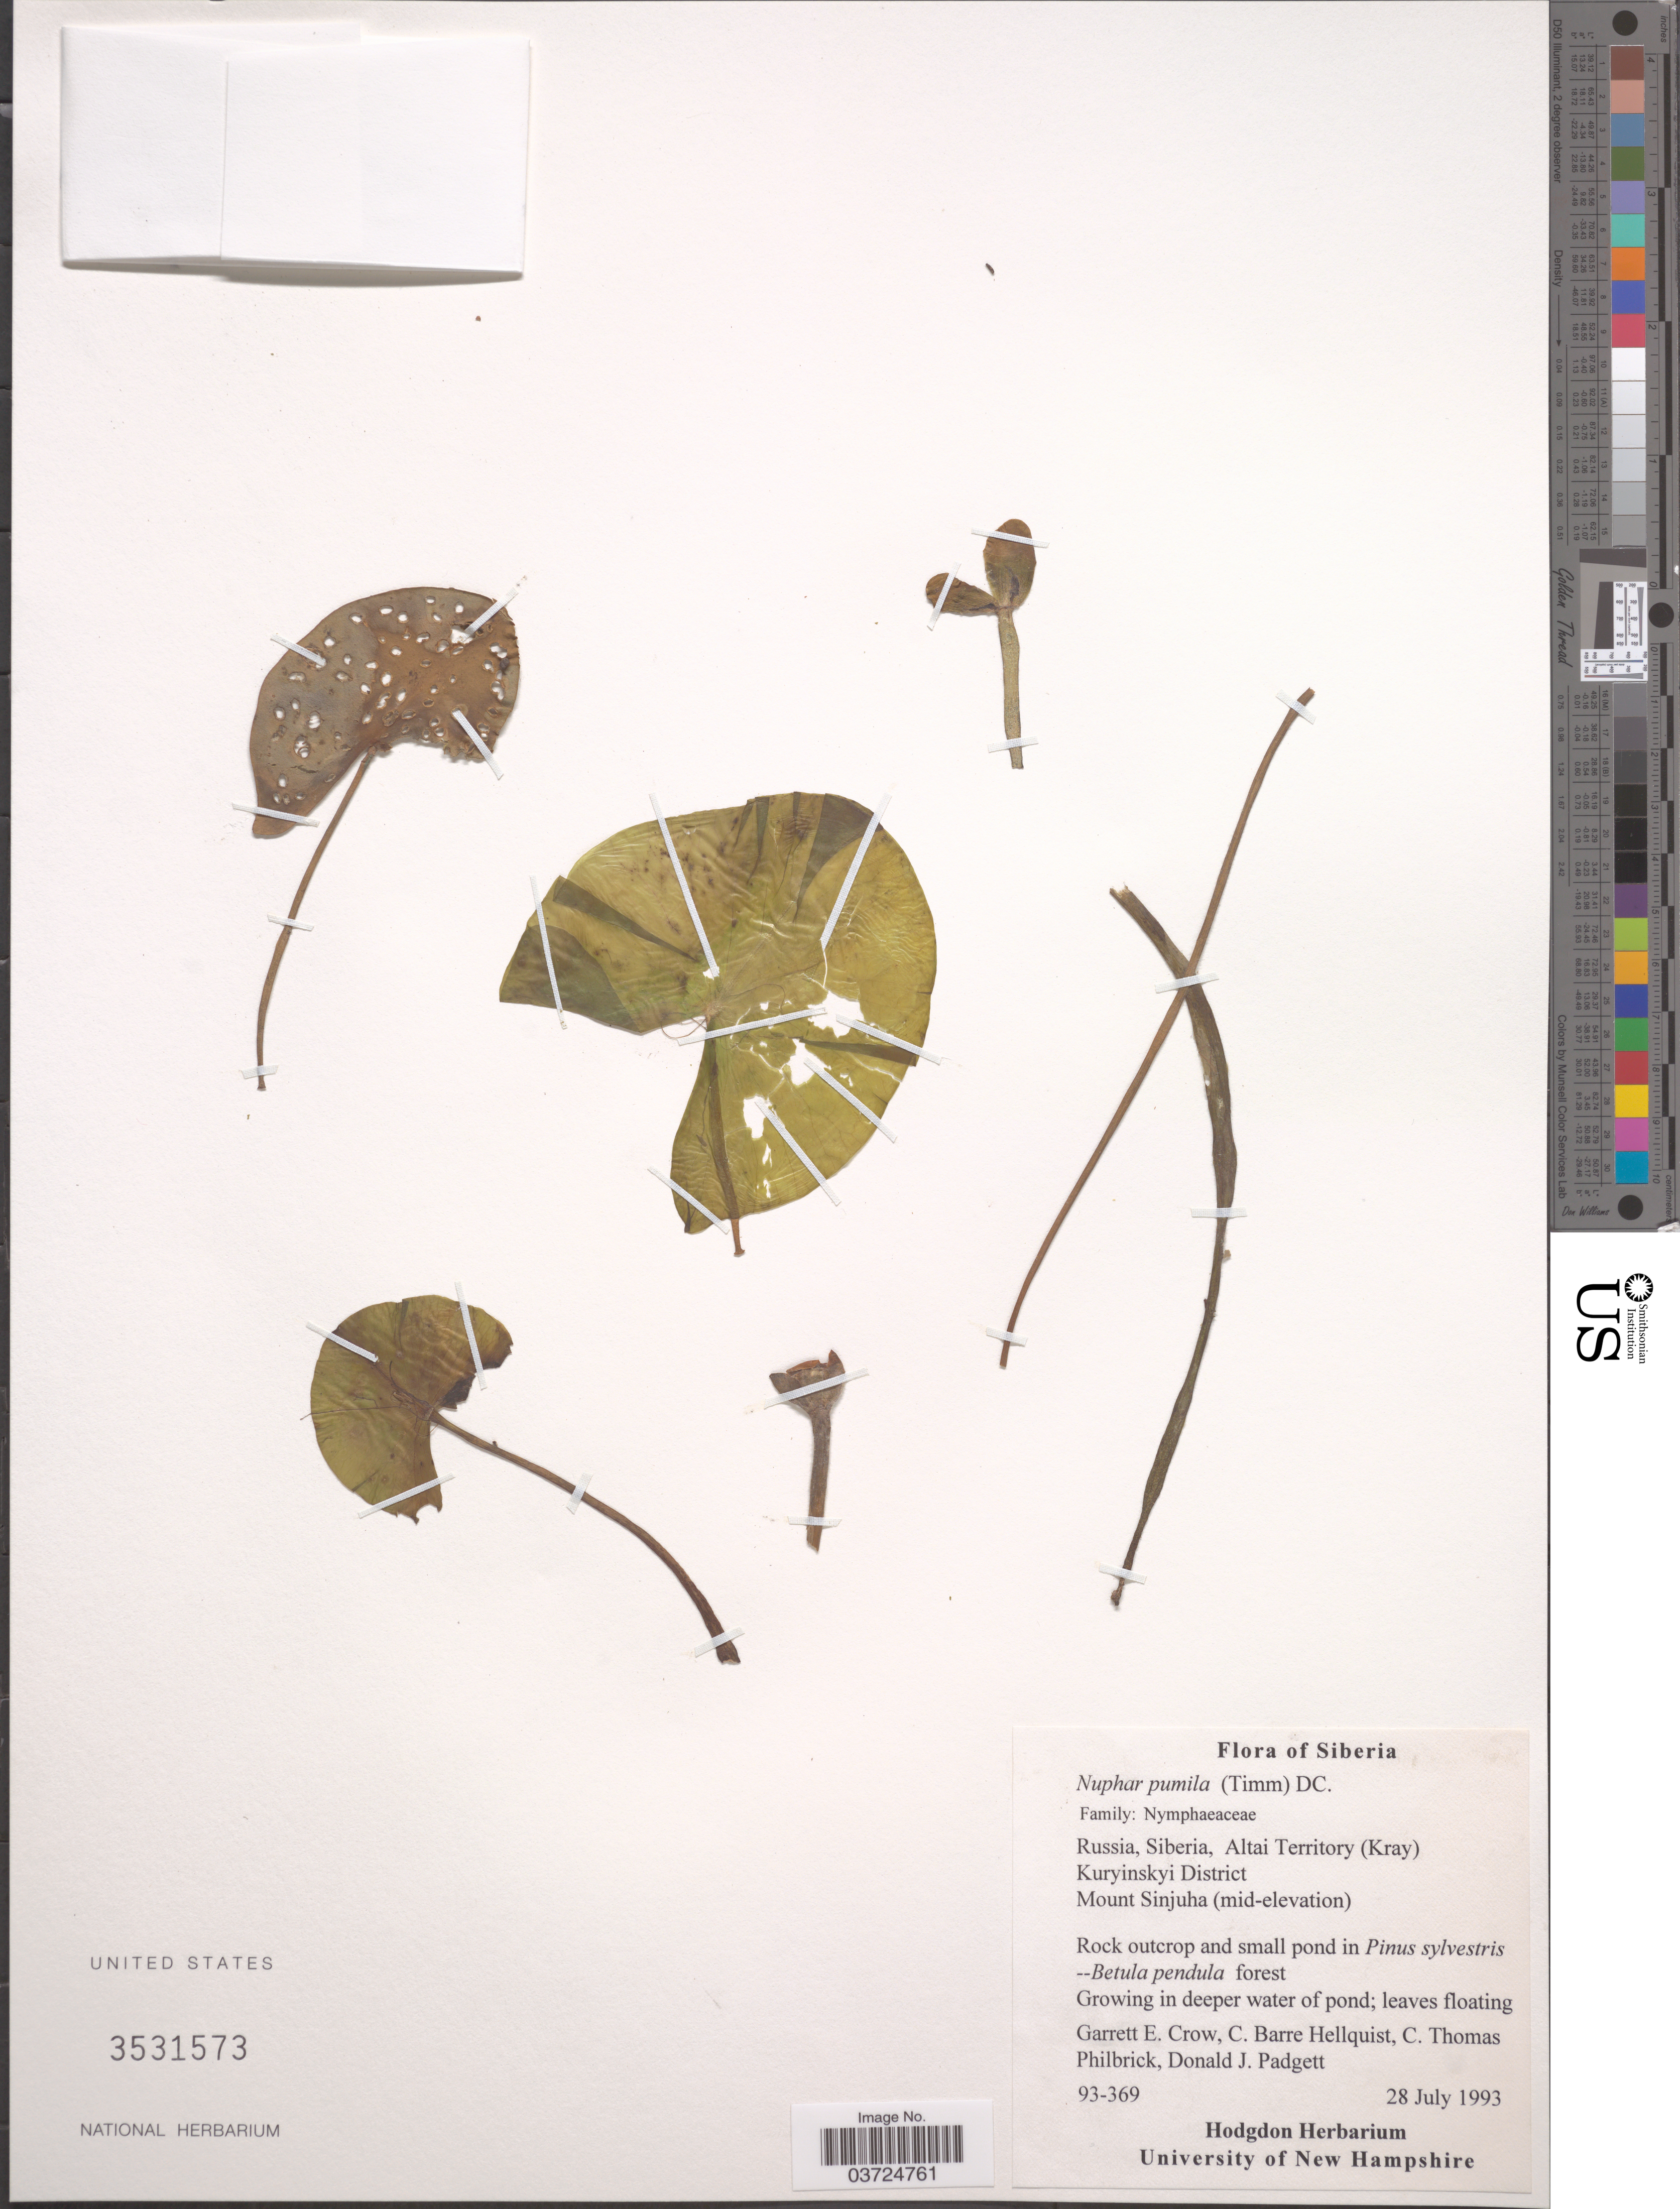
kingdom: Plantae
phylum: Tracheophyta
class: Magnoliopsida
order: Nymphaeales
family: Nymphaeaceae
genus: Nuphar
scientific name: Nuphar pumila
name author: (Timm) DC.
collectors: G. E. Crow, C. Hellquist, C. Philbrick & D. Padgett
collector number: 93-369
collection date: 1993-07-28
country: Russian Federation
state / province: Altai Krai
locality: Siberia. Altai Territory (Kray). Kuryinskyi District. Mount Sinjuha.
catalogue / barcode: US 3531573